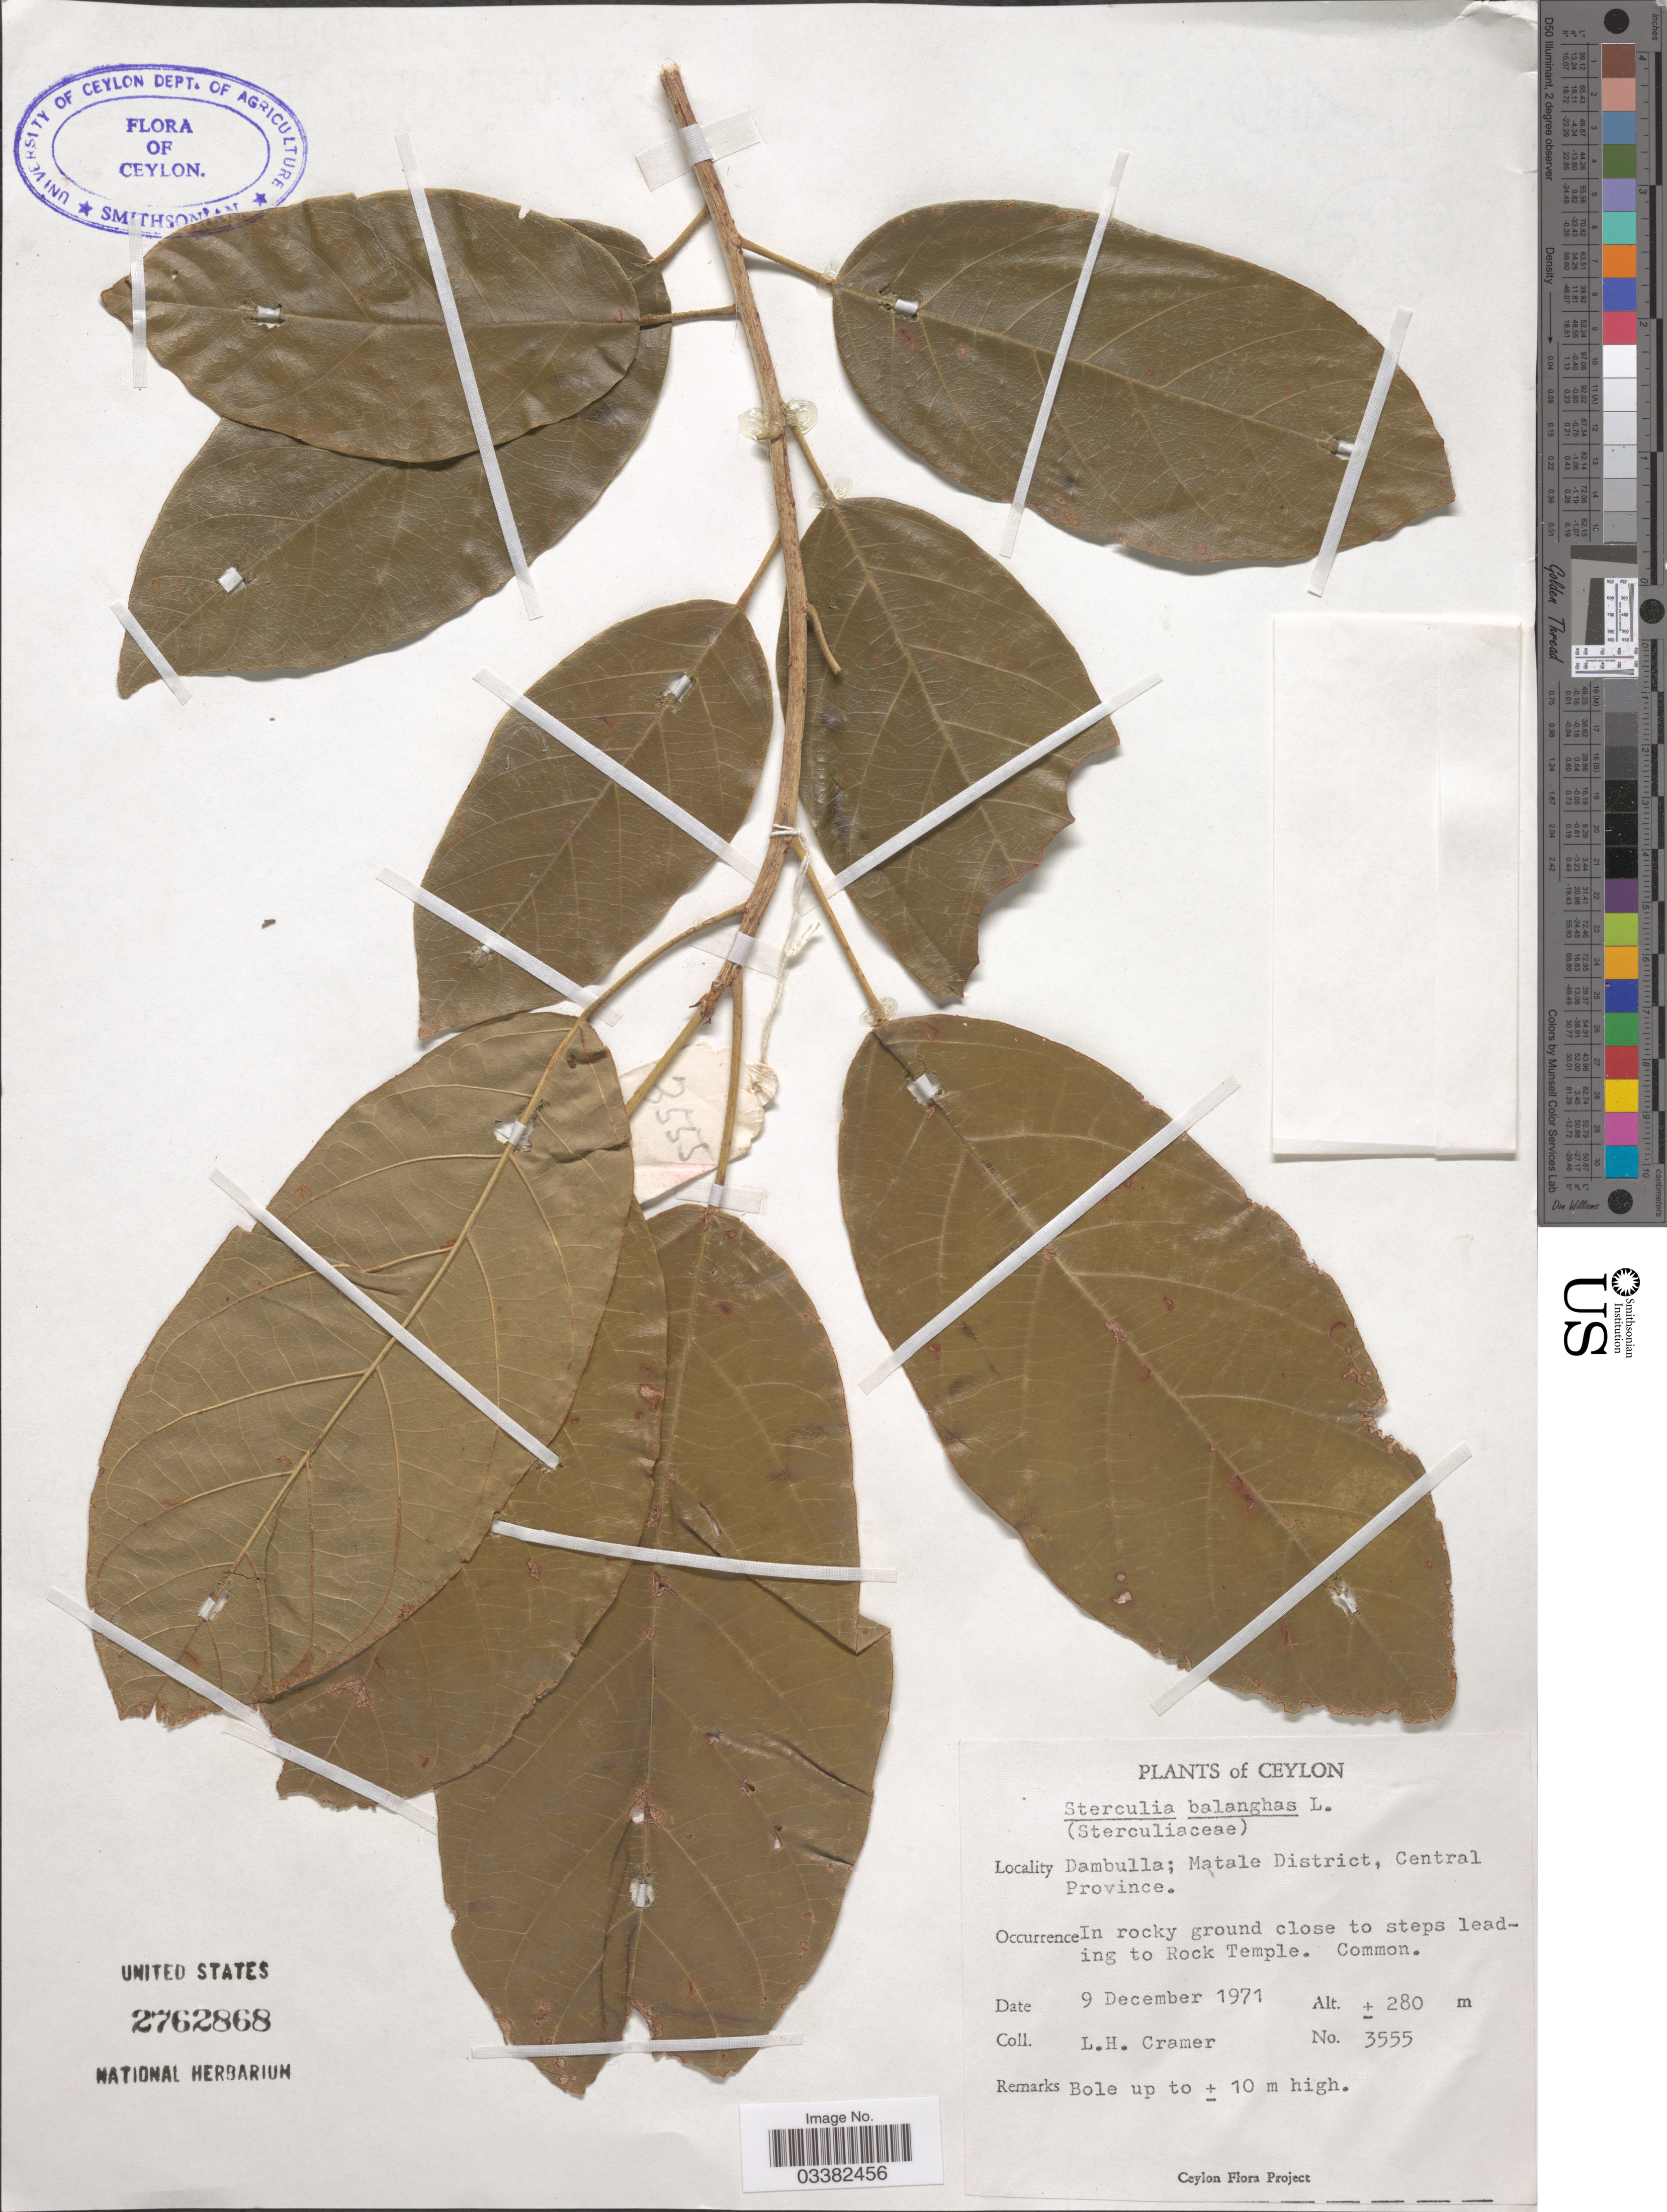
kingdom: Plantae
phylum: Tracheophyta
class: Magnoliopsida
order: Malvales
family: Malvaceae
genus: Sterculia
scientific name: Sterculia balanghas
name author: L.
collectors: L. H. Cramer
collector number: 3555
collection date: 1971-12-09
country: Sri Lanka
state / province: Central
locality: Ceylon. Dambulla; Matale District. In rocky ground close to steps leading to Rock Temple.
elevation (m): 280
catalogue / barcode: US 2762868